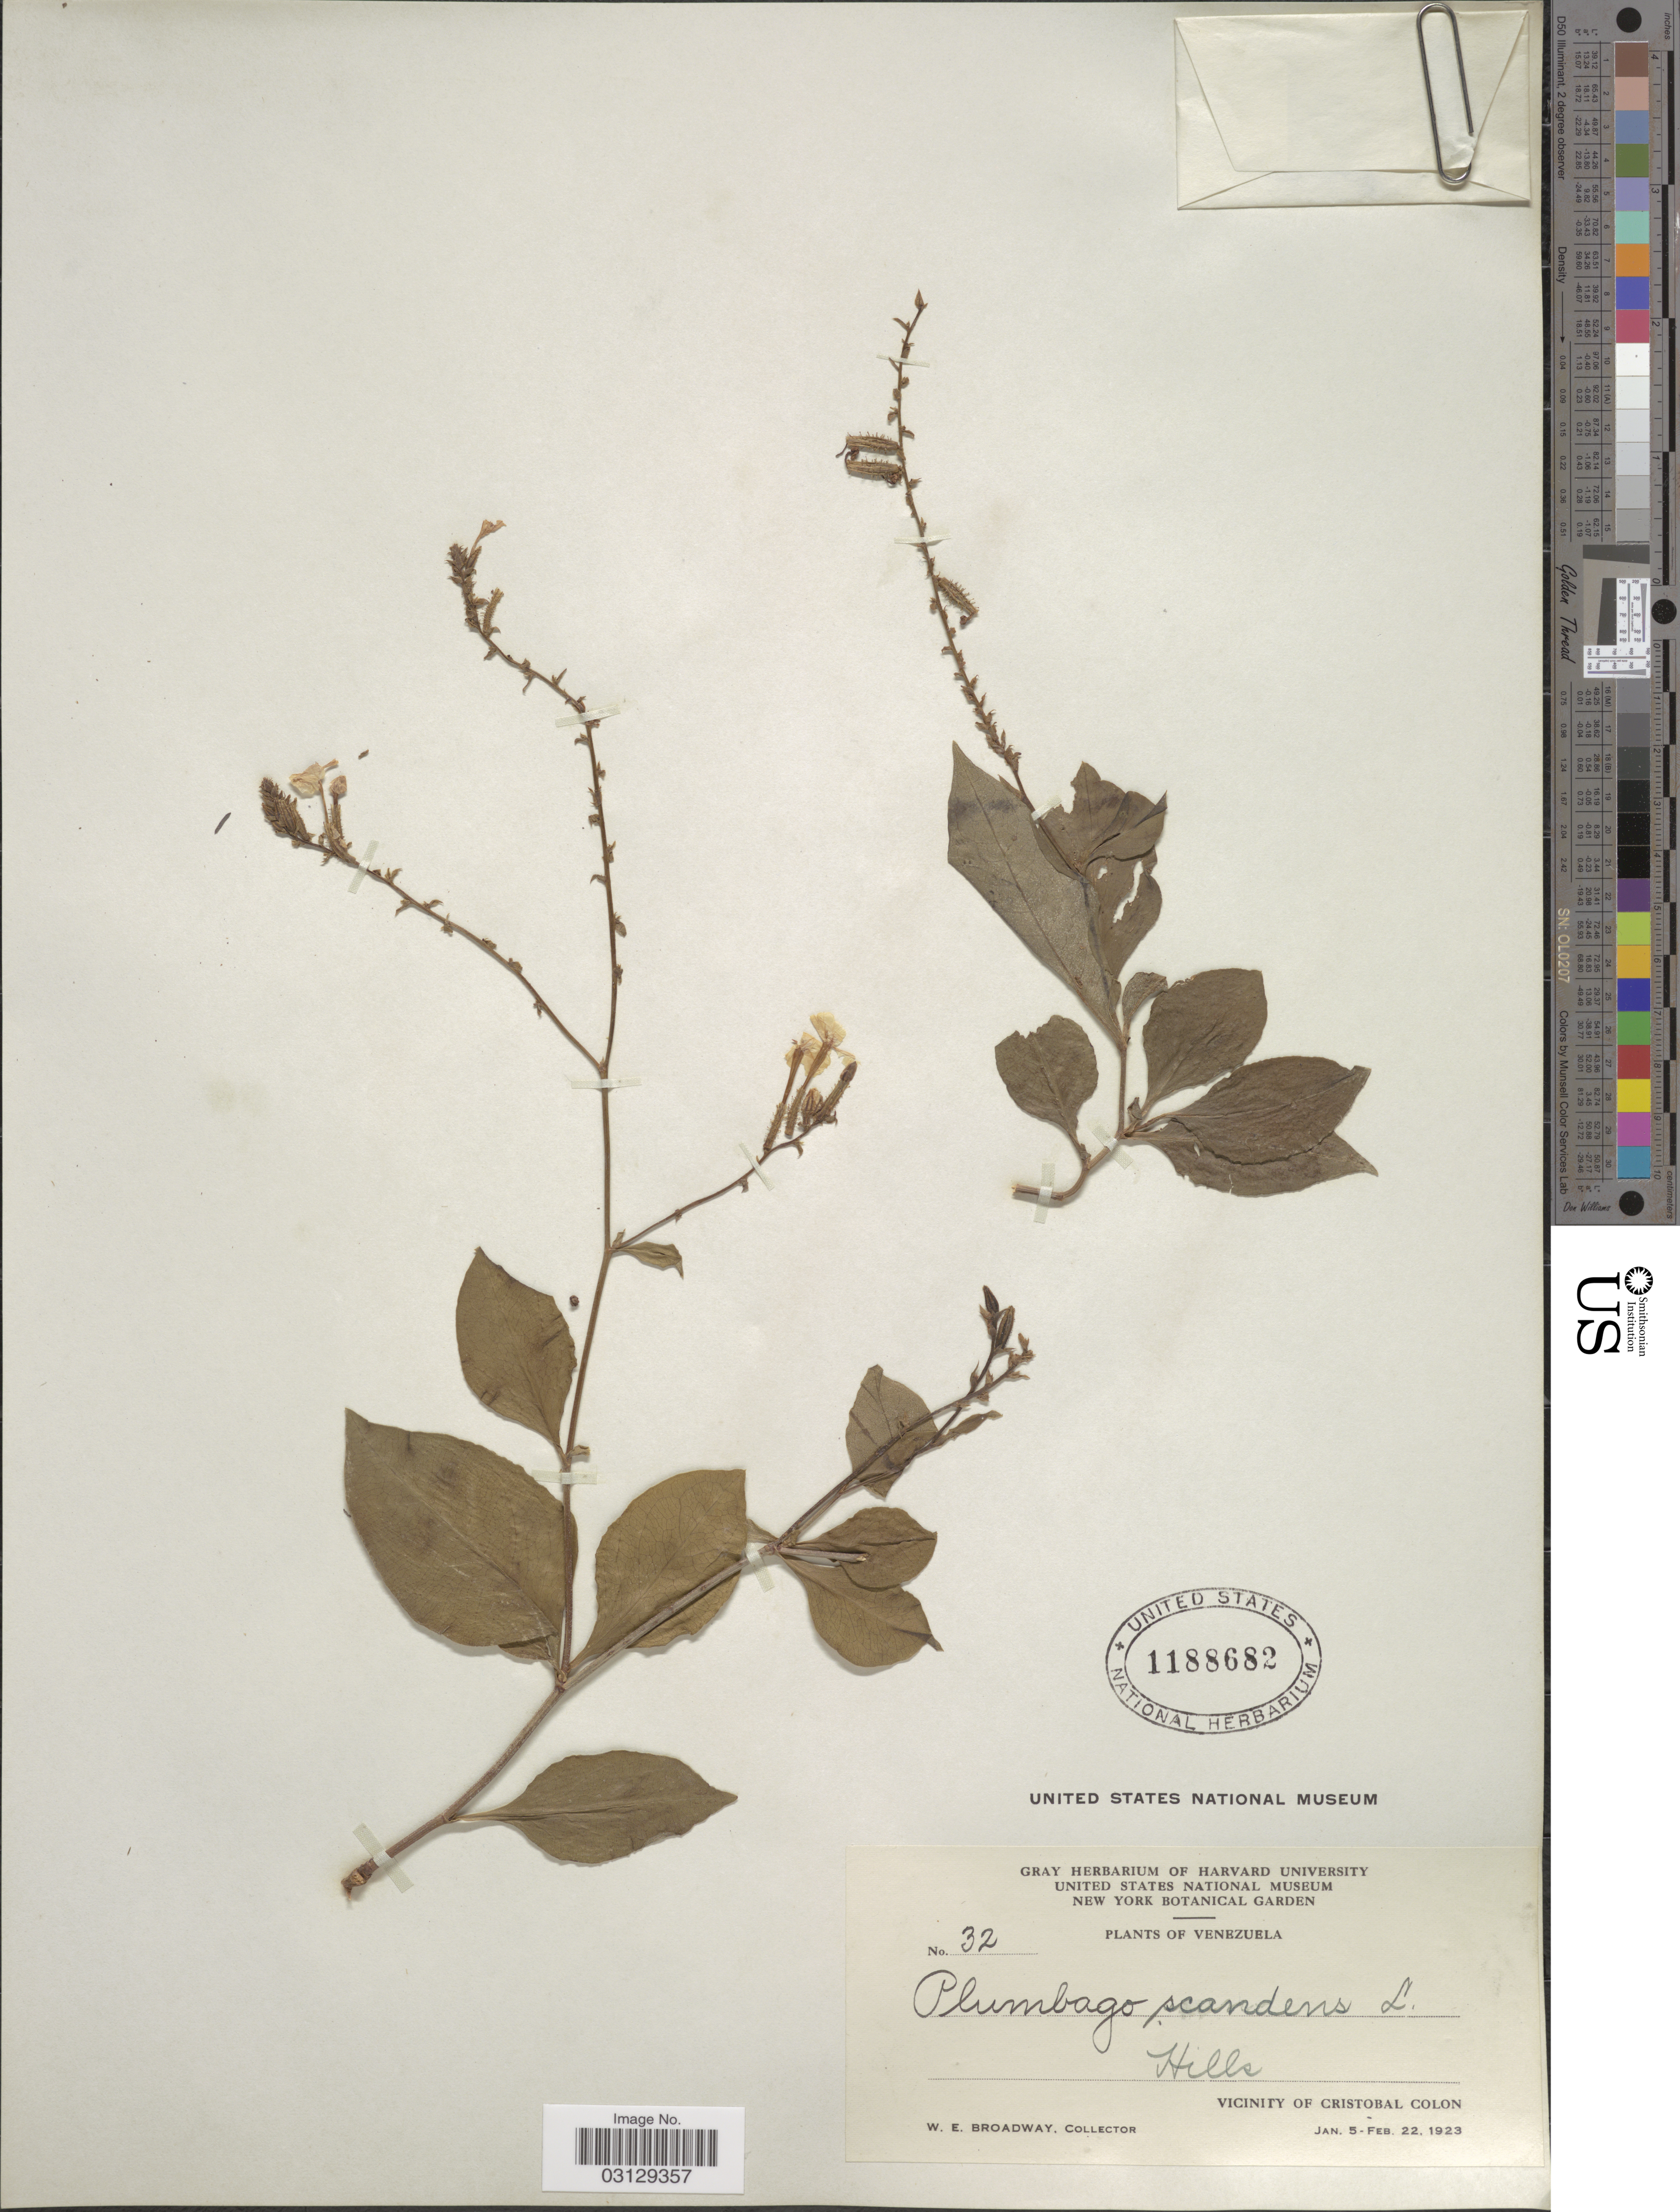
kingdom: Plantae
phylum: Tracheophyta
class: Magnoliopsida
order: Caryophyllales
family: Plumbaginaceae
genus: Plumbago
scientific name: Plumbago scandens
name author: L.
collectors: W. E. Broadway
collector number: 32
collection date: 1923-01-05/1923-02-22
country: Venezuela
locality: Hills. Vicinity of Cristobal Colon.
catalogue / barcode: US 1188682